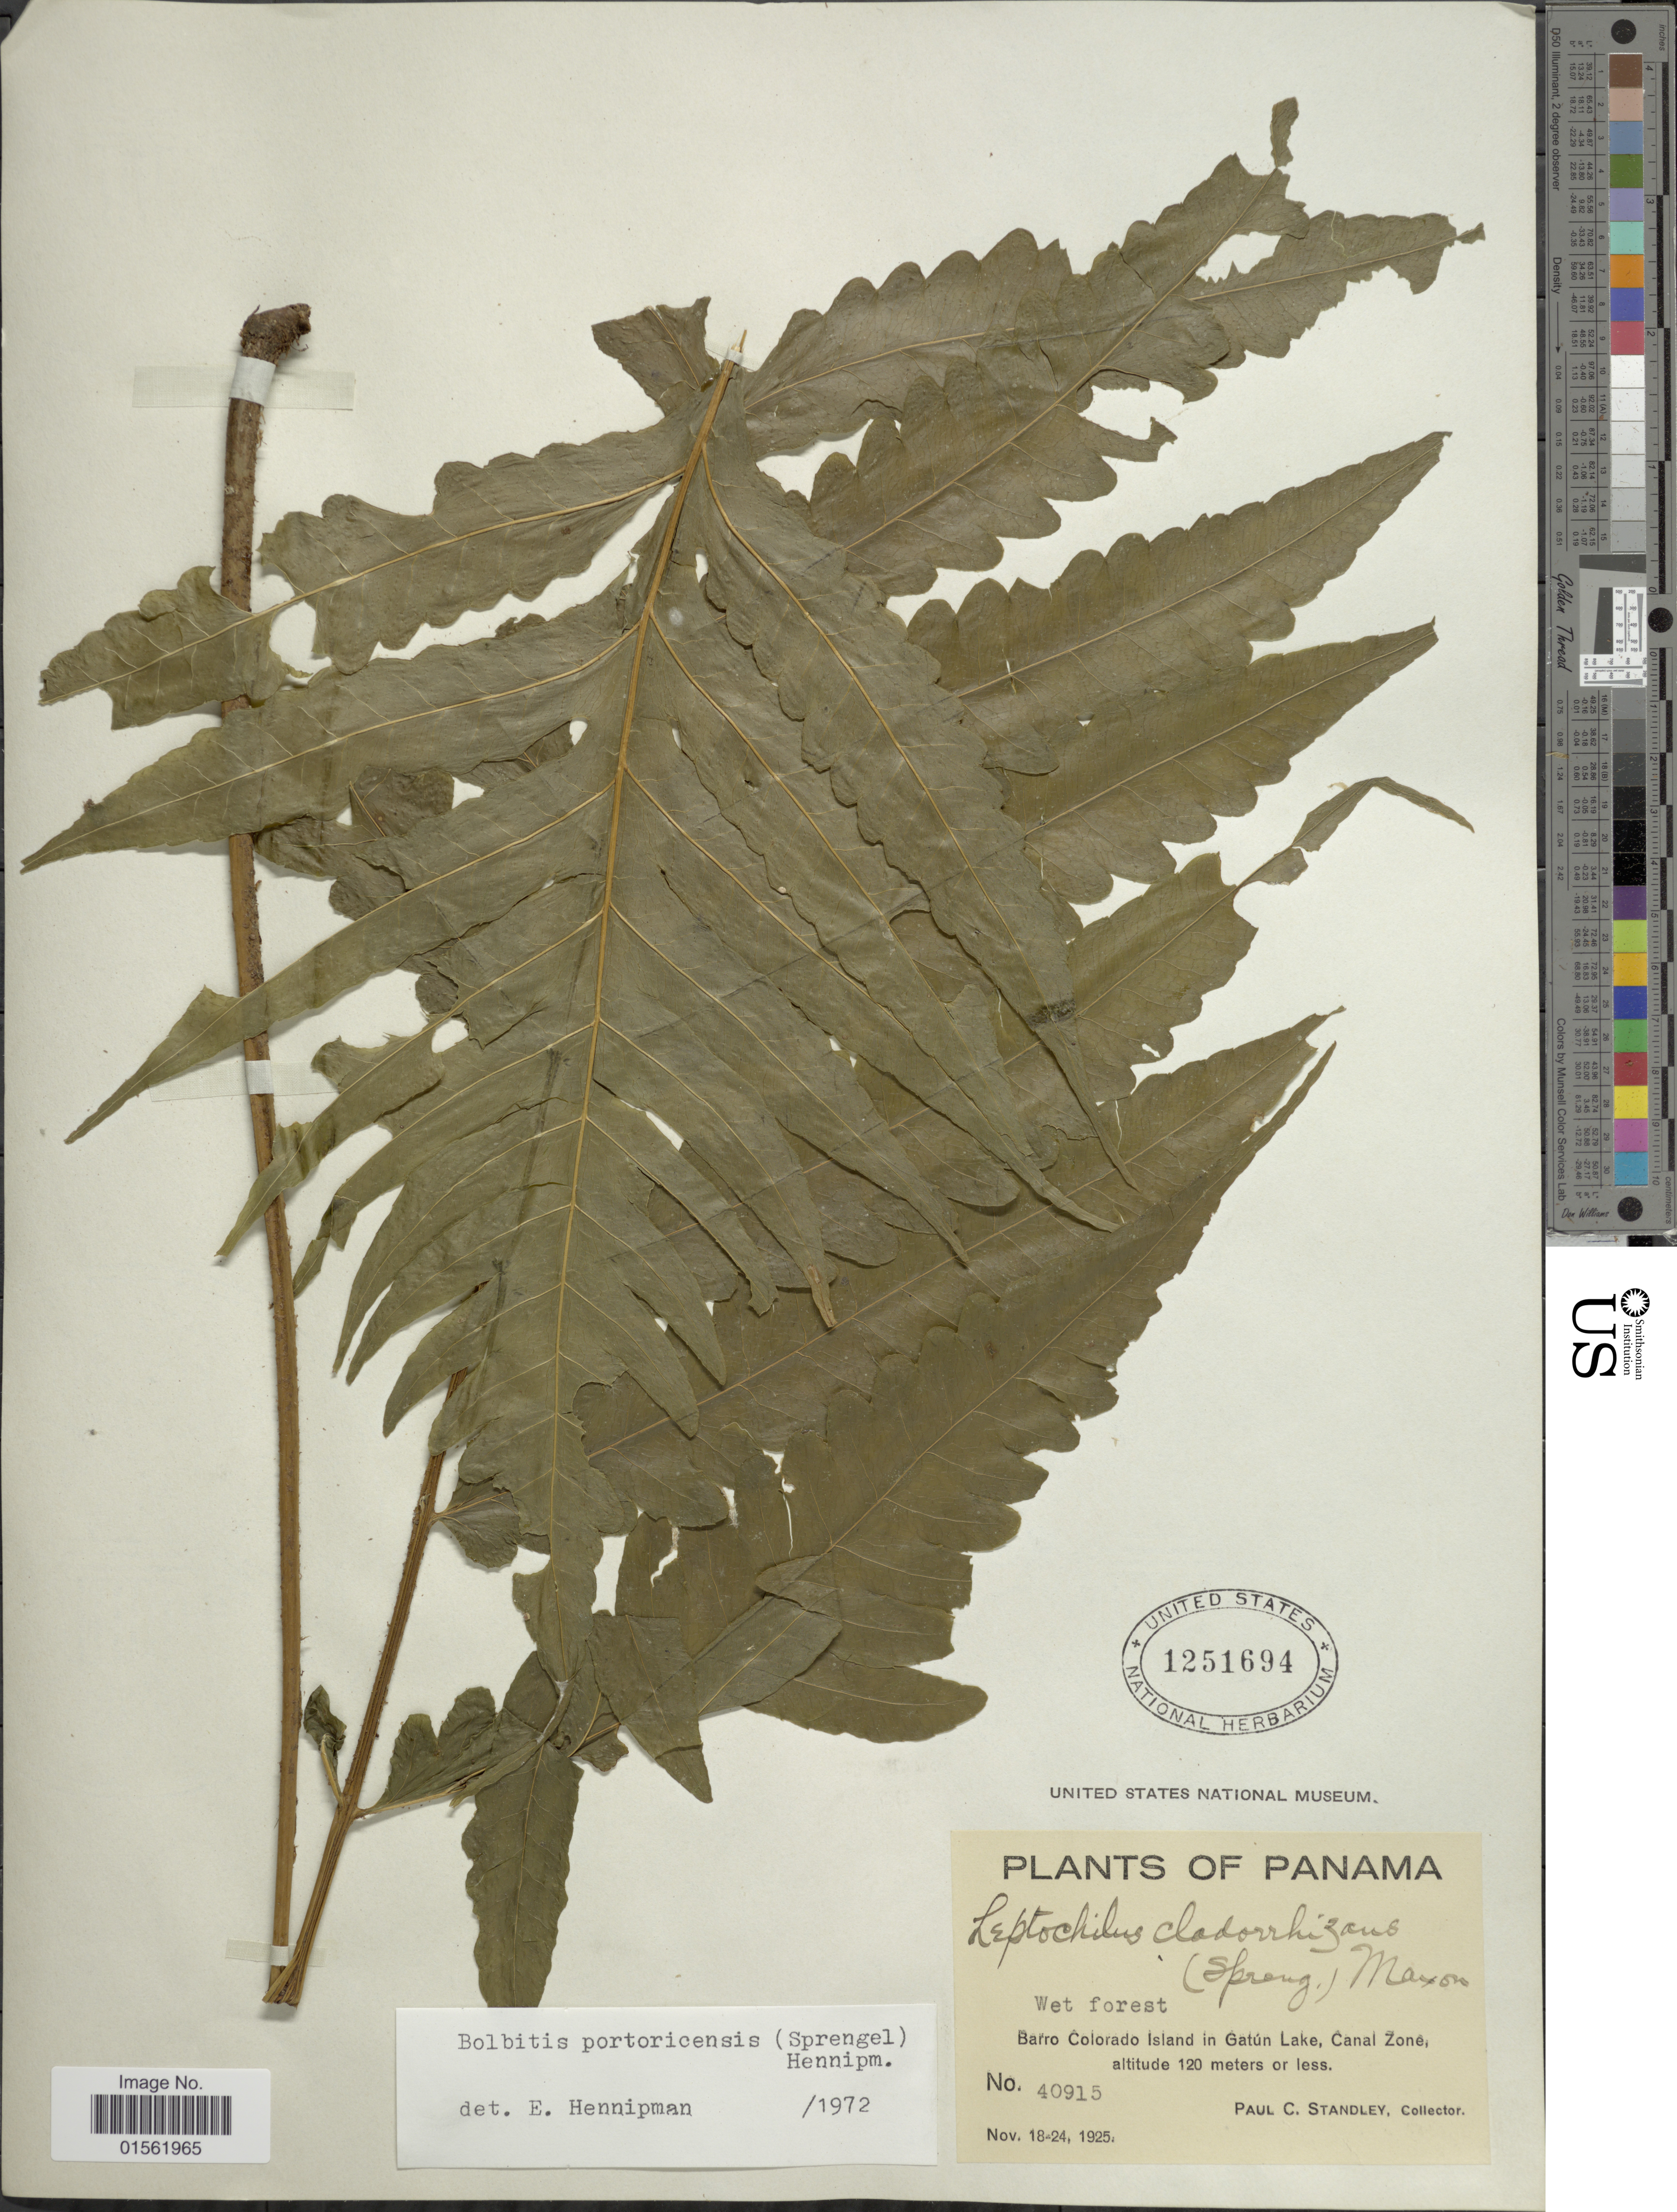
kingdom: Plantae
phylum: Tracheophyta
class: Polypodiopsida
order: Polypodiales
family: Dryopteridaceae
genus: Bolbitis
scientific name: Bolbitis portoricensis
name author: (Spreng.) Hennipman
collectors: P. C. Standley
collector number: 40915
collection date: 1925-11-18/1925-11-24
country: Panama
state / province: Panamá Oeste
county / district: Canal Zone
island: Barro Colorado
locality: Barro Colorado Island in Gatún Lake, Canal Zone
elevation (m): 120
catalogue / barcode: US 1251694